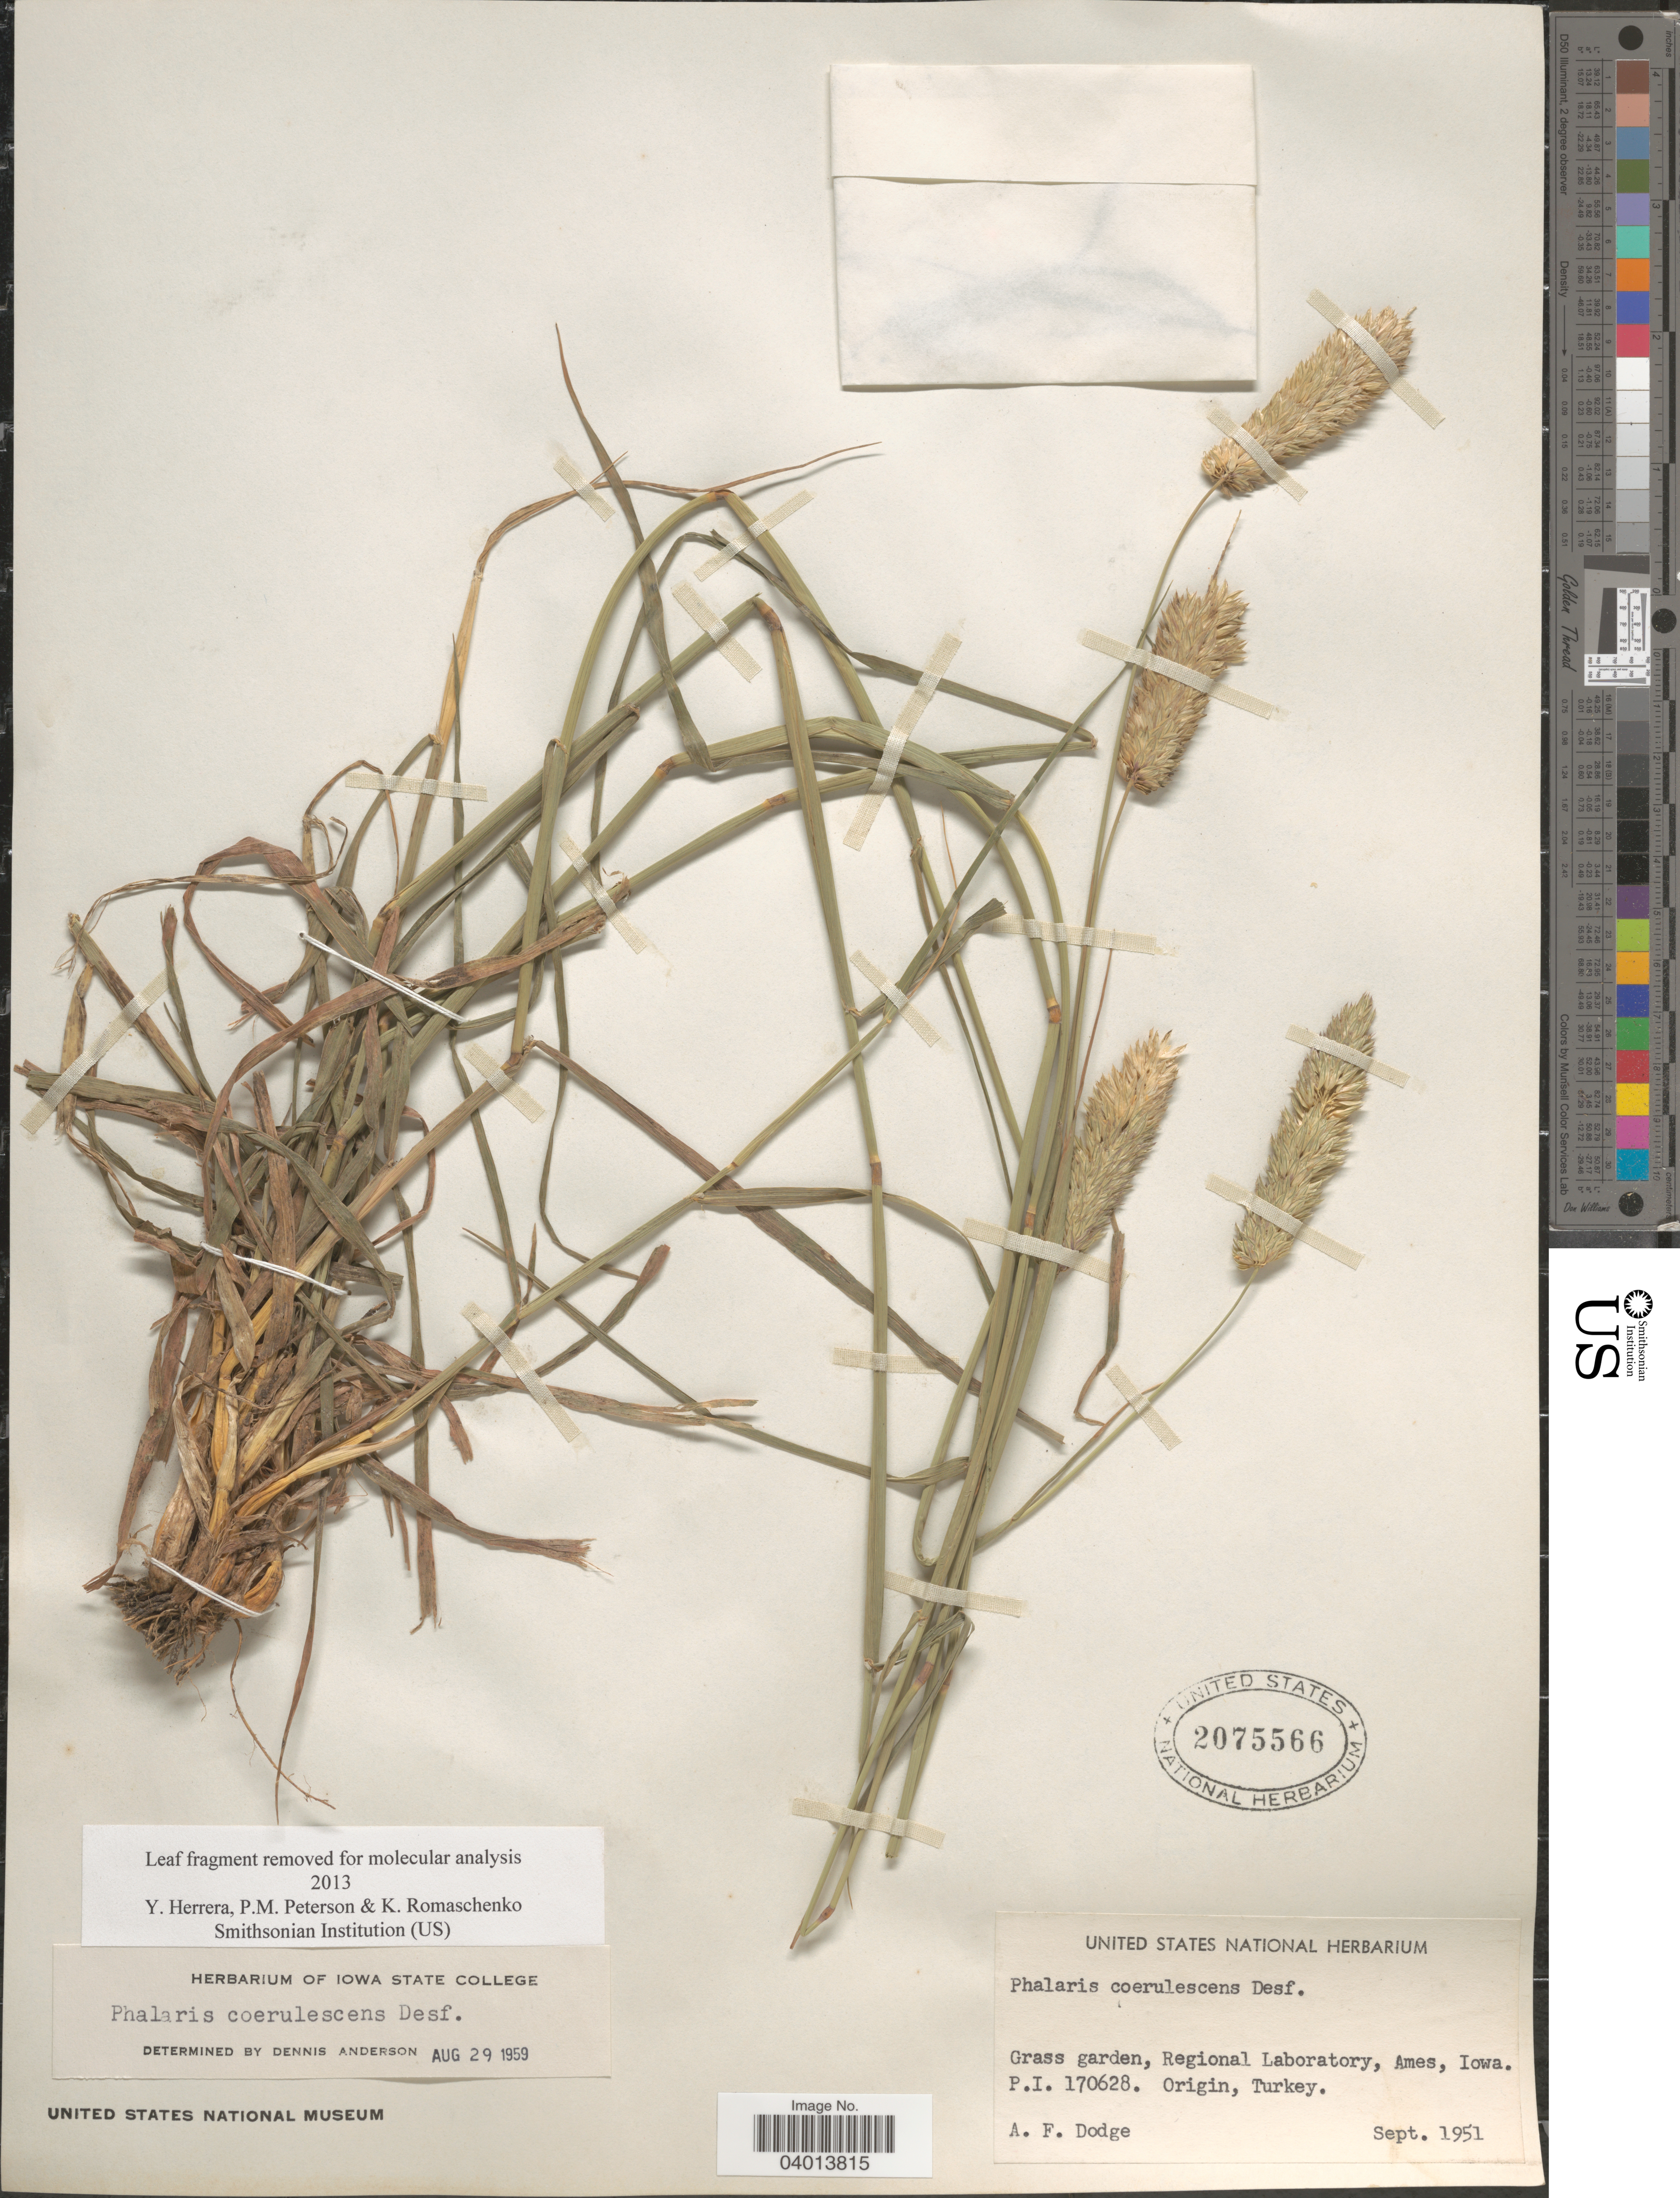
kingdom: Plantae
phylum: Tracheophyta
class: Liliopsida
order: Poales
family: Poaceae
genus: Phalaris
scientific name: Phalaris coerulescens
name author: Desf.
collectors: A. Dodge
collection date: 1951-09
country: United States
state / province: Iowa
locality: Grass garden, Regional Laboratory, Ames.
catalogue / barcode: US 2075566